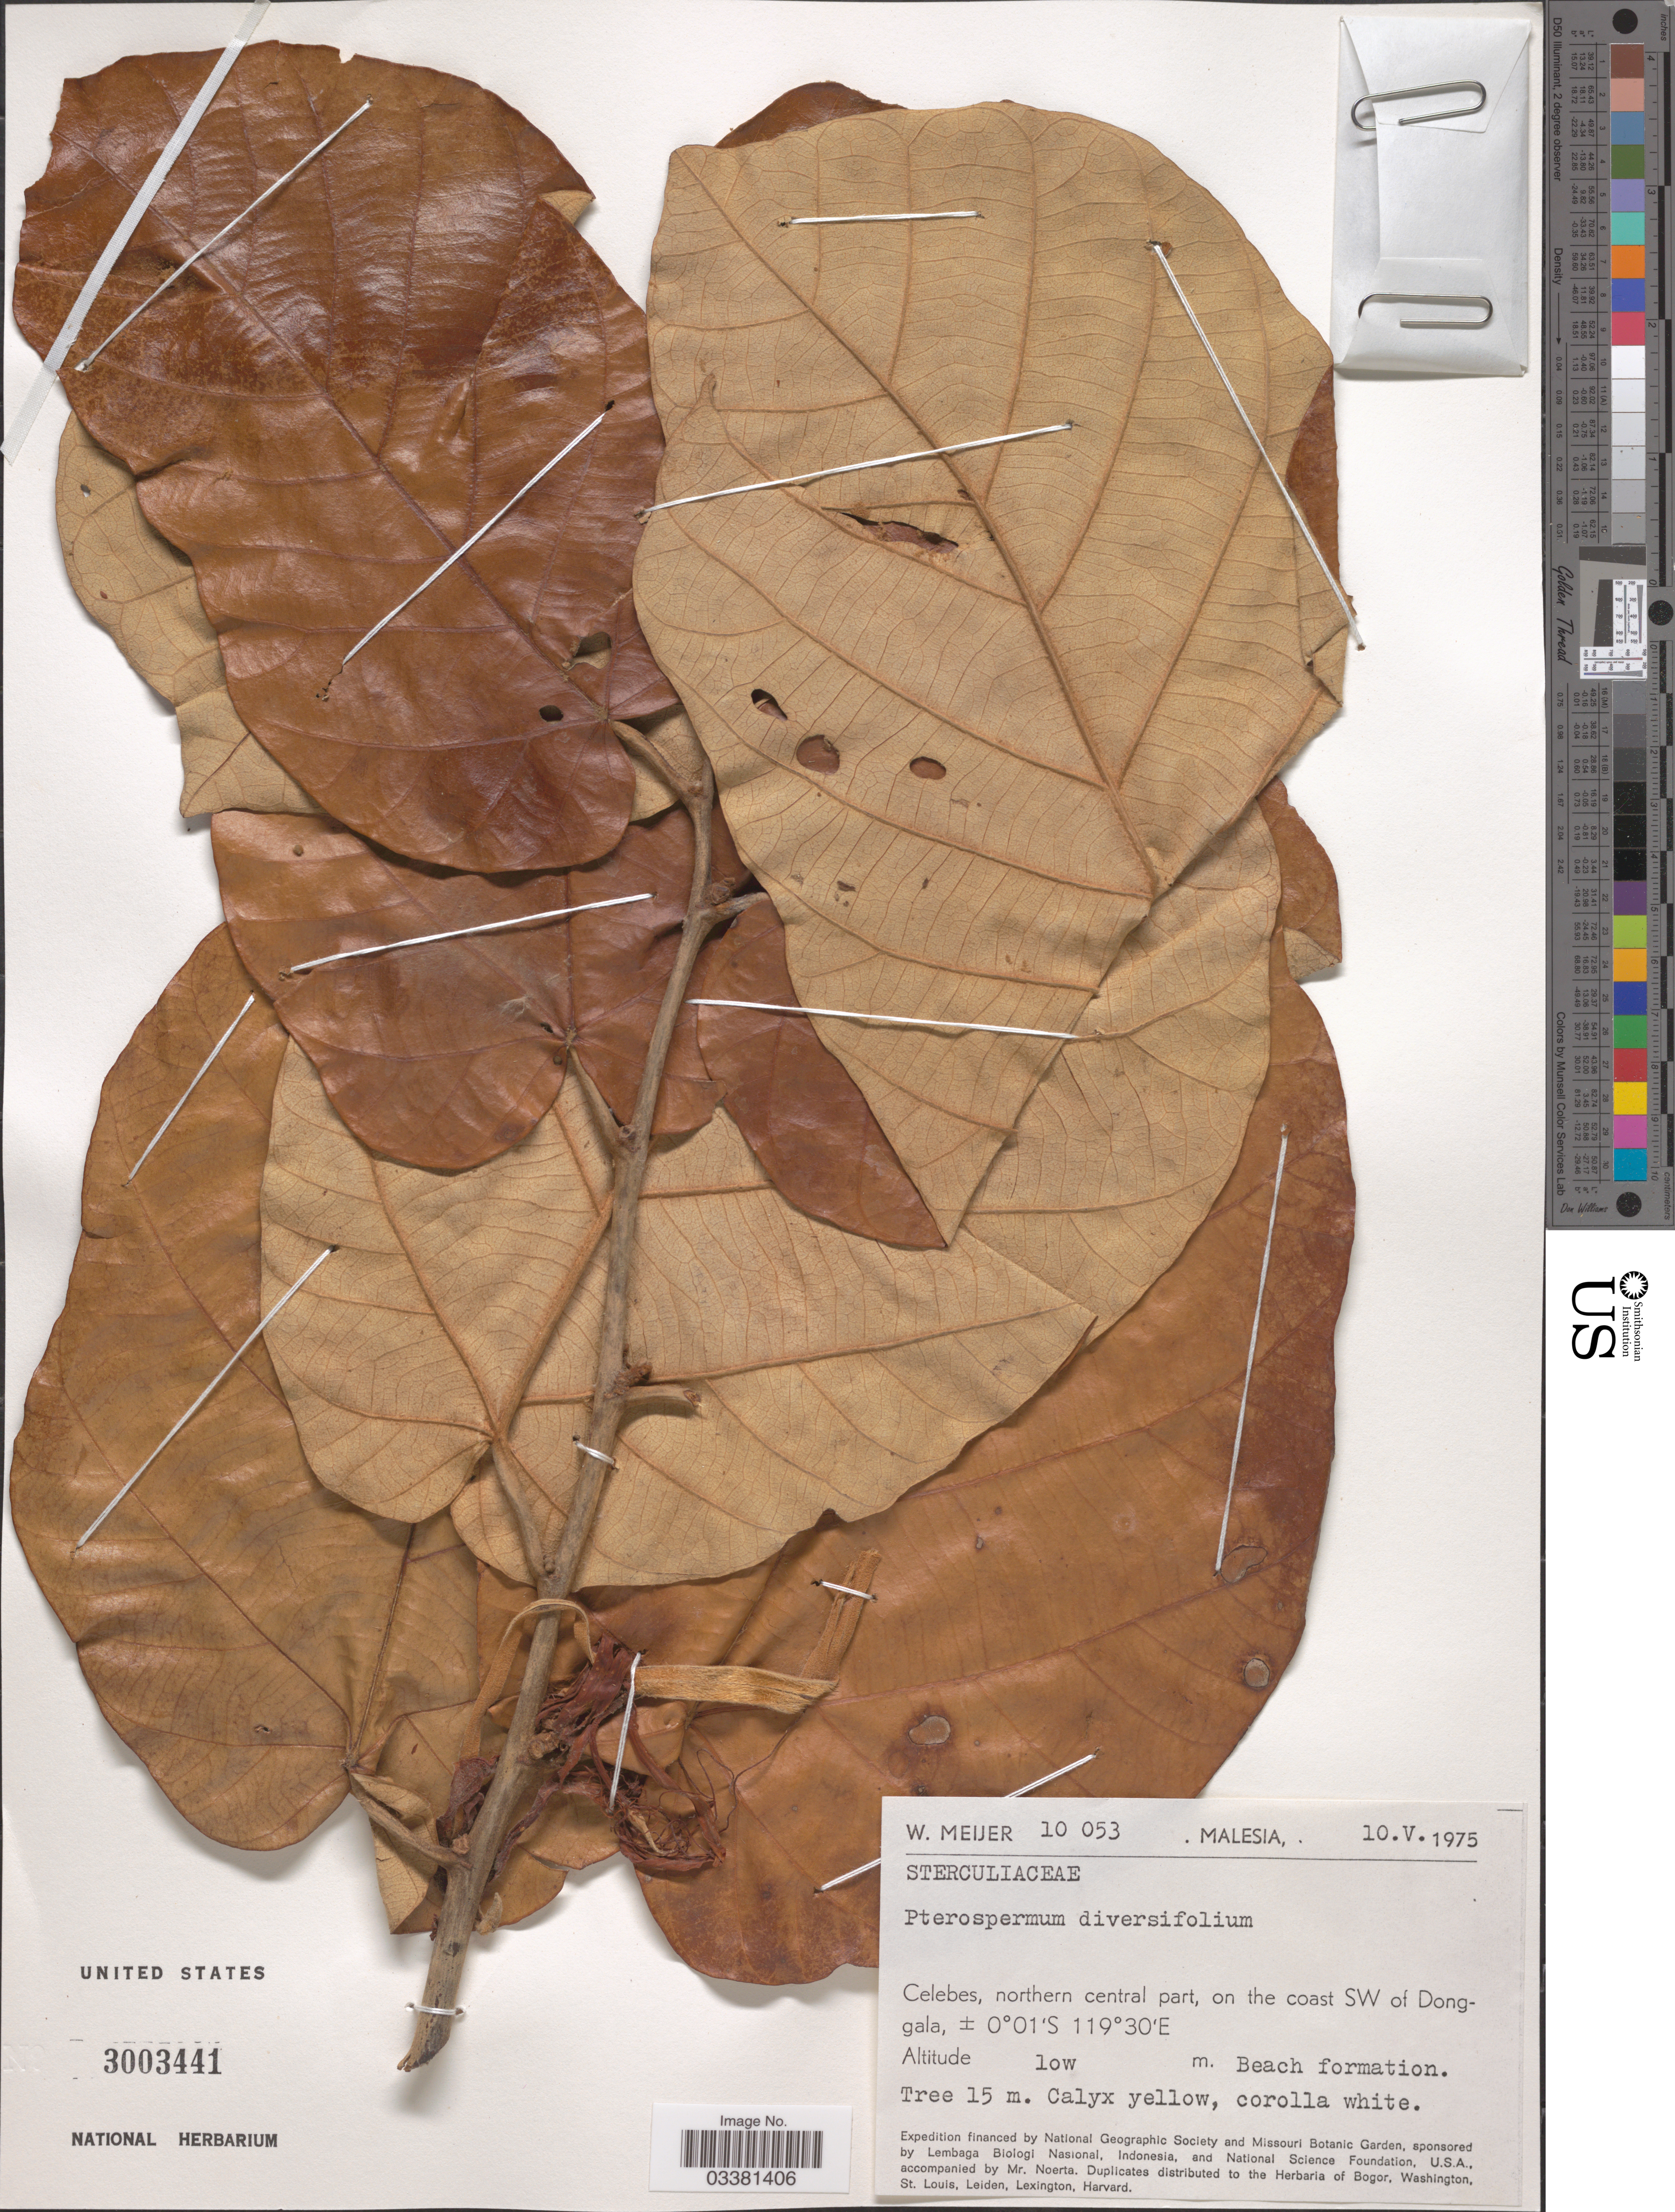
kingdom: Plantae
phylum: Tracheophyta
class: Magnoliopsida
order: Malvales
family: Malvaceae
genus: Pterospermum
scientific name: Pterospermum diversifolium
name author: Blume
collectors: W. Meijer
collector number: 10053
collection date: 1975-05-10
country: Malaysia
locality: Celebes, northern central part, on the coast SW of Donggala.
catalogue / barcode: US 3003441